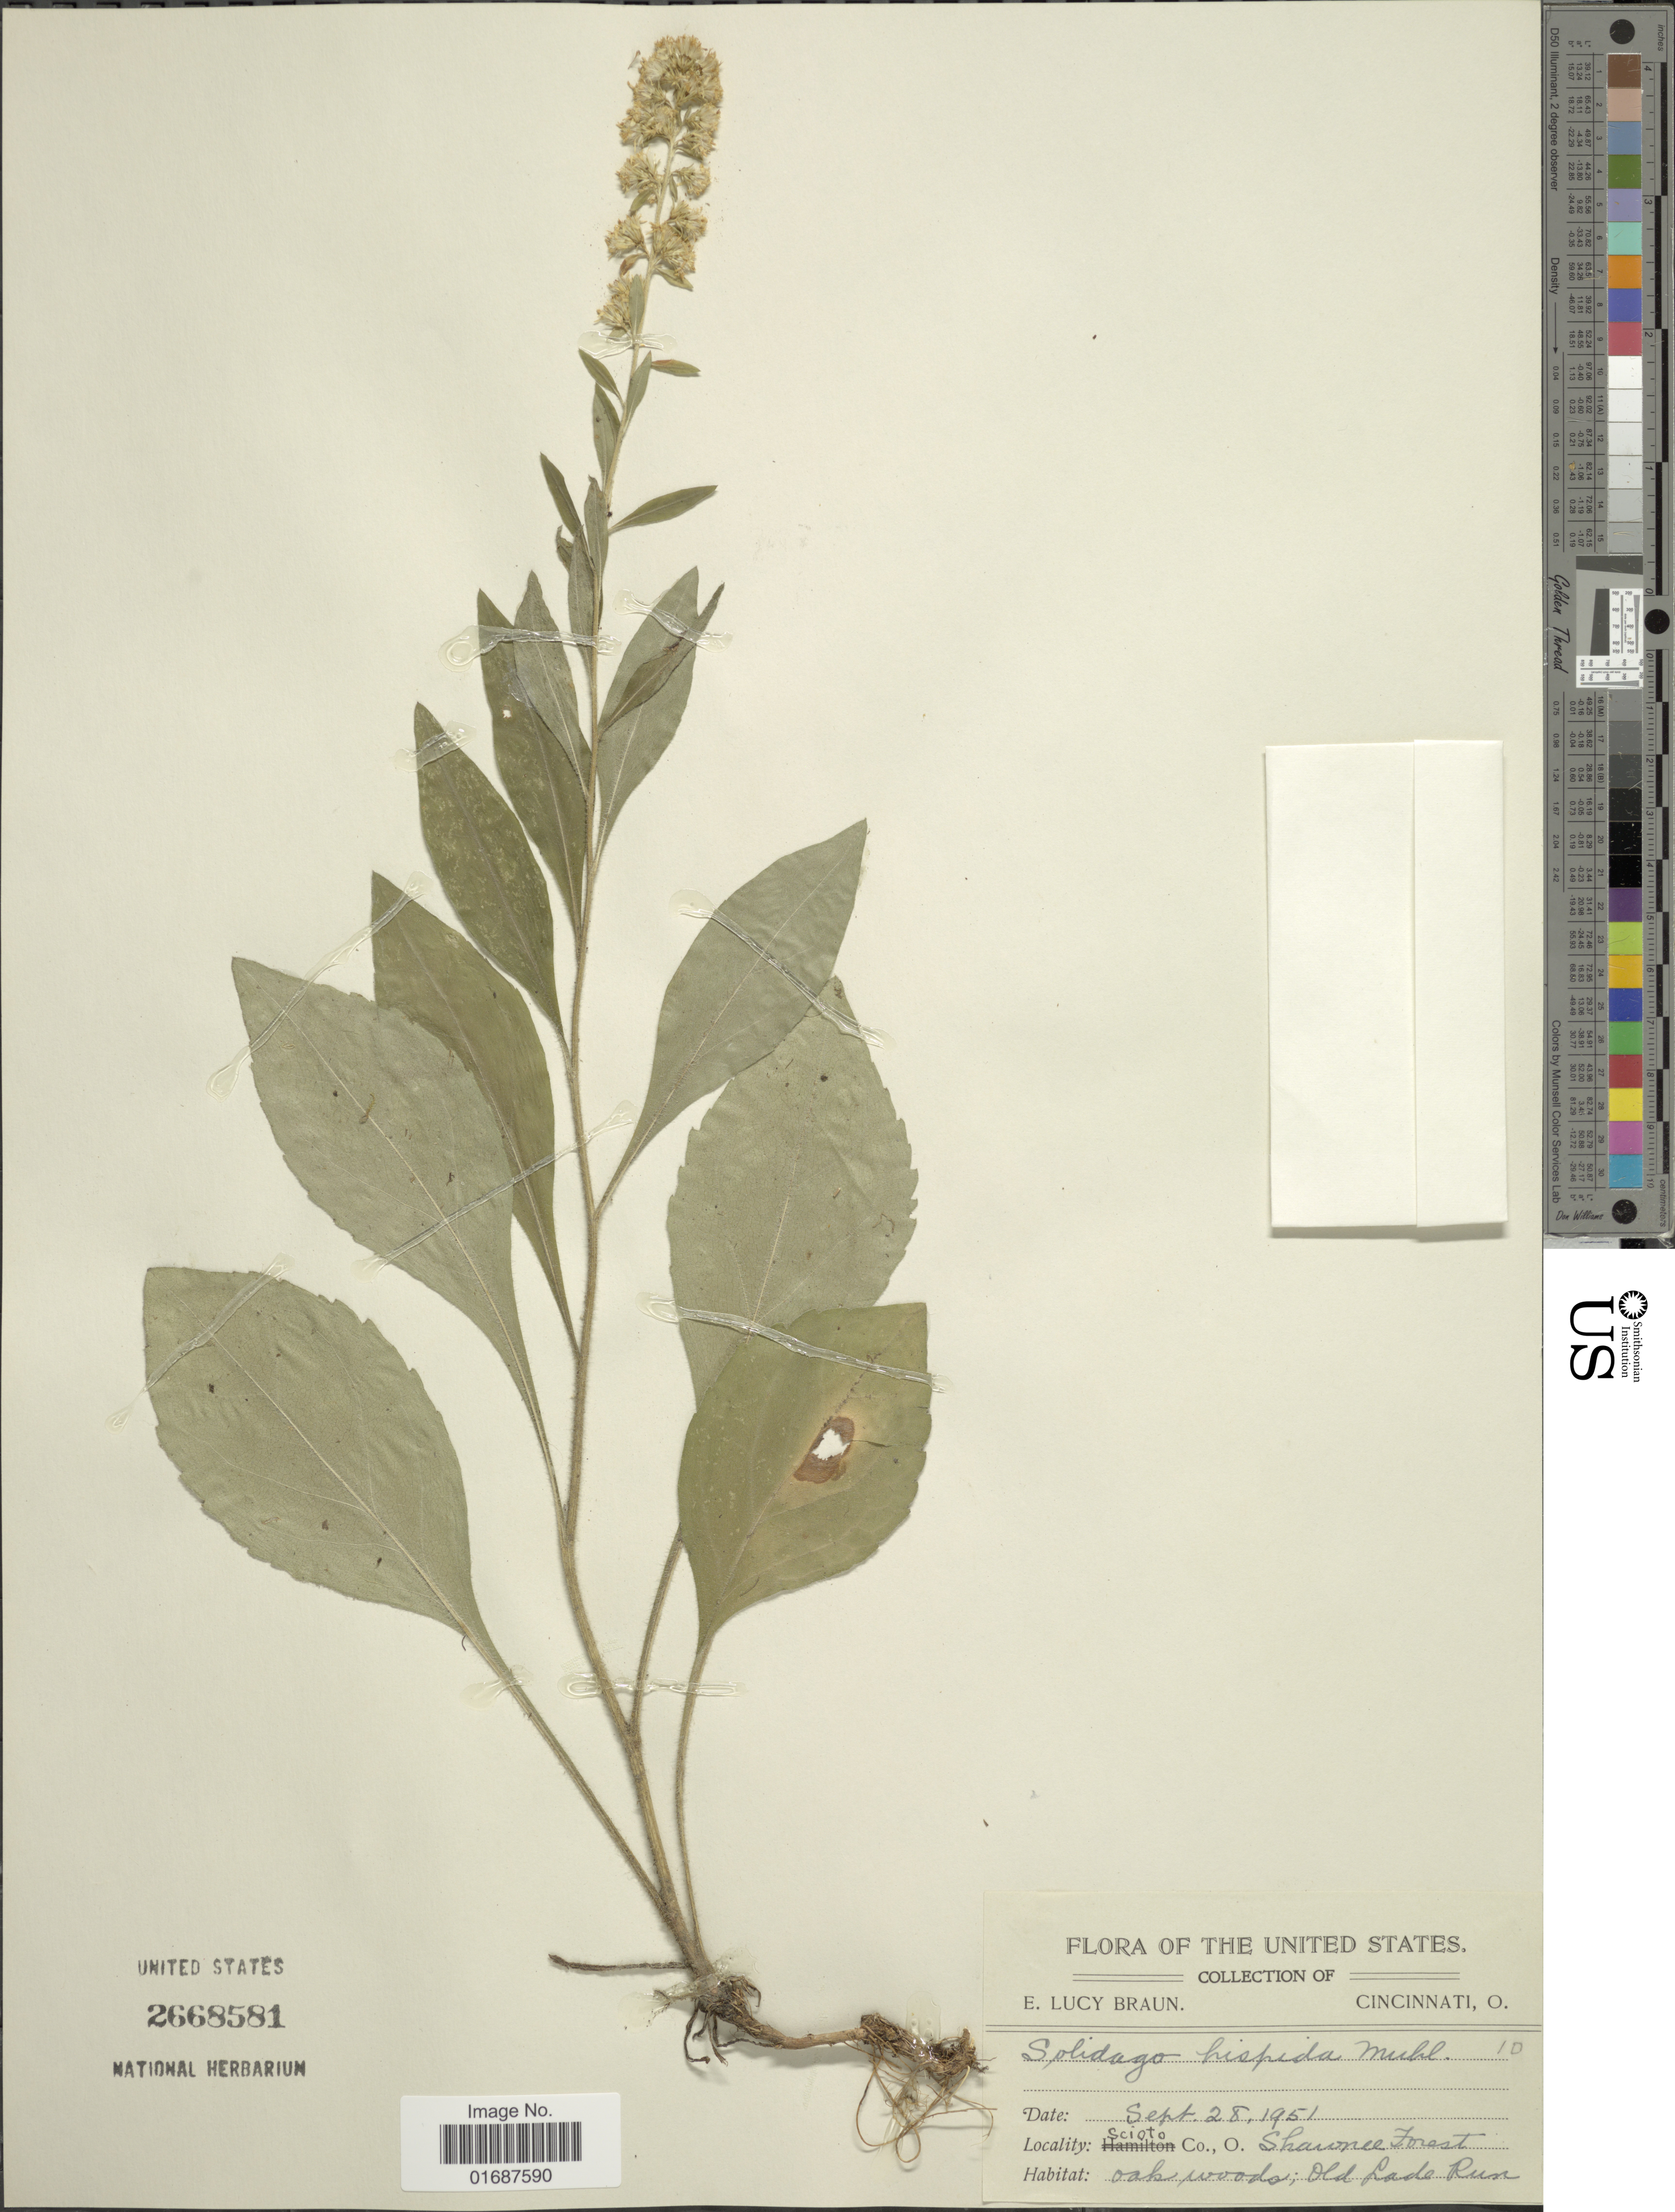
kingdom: Plantae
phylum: Tracheophyta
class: Magnoliopsida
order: Asterales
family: Asteraceae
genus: Solidago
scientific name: Solidago hispida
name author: Muhl. ex Willd.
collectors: E. L. Braun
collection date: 1951-09-28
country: United States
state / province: Ohio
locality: Scioto Co. Shawnee Forest. Old Lade Run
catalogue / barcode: US 2668581